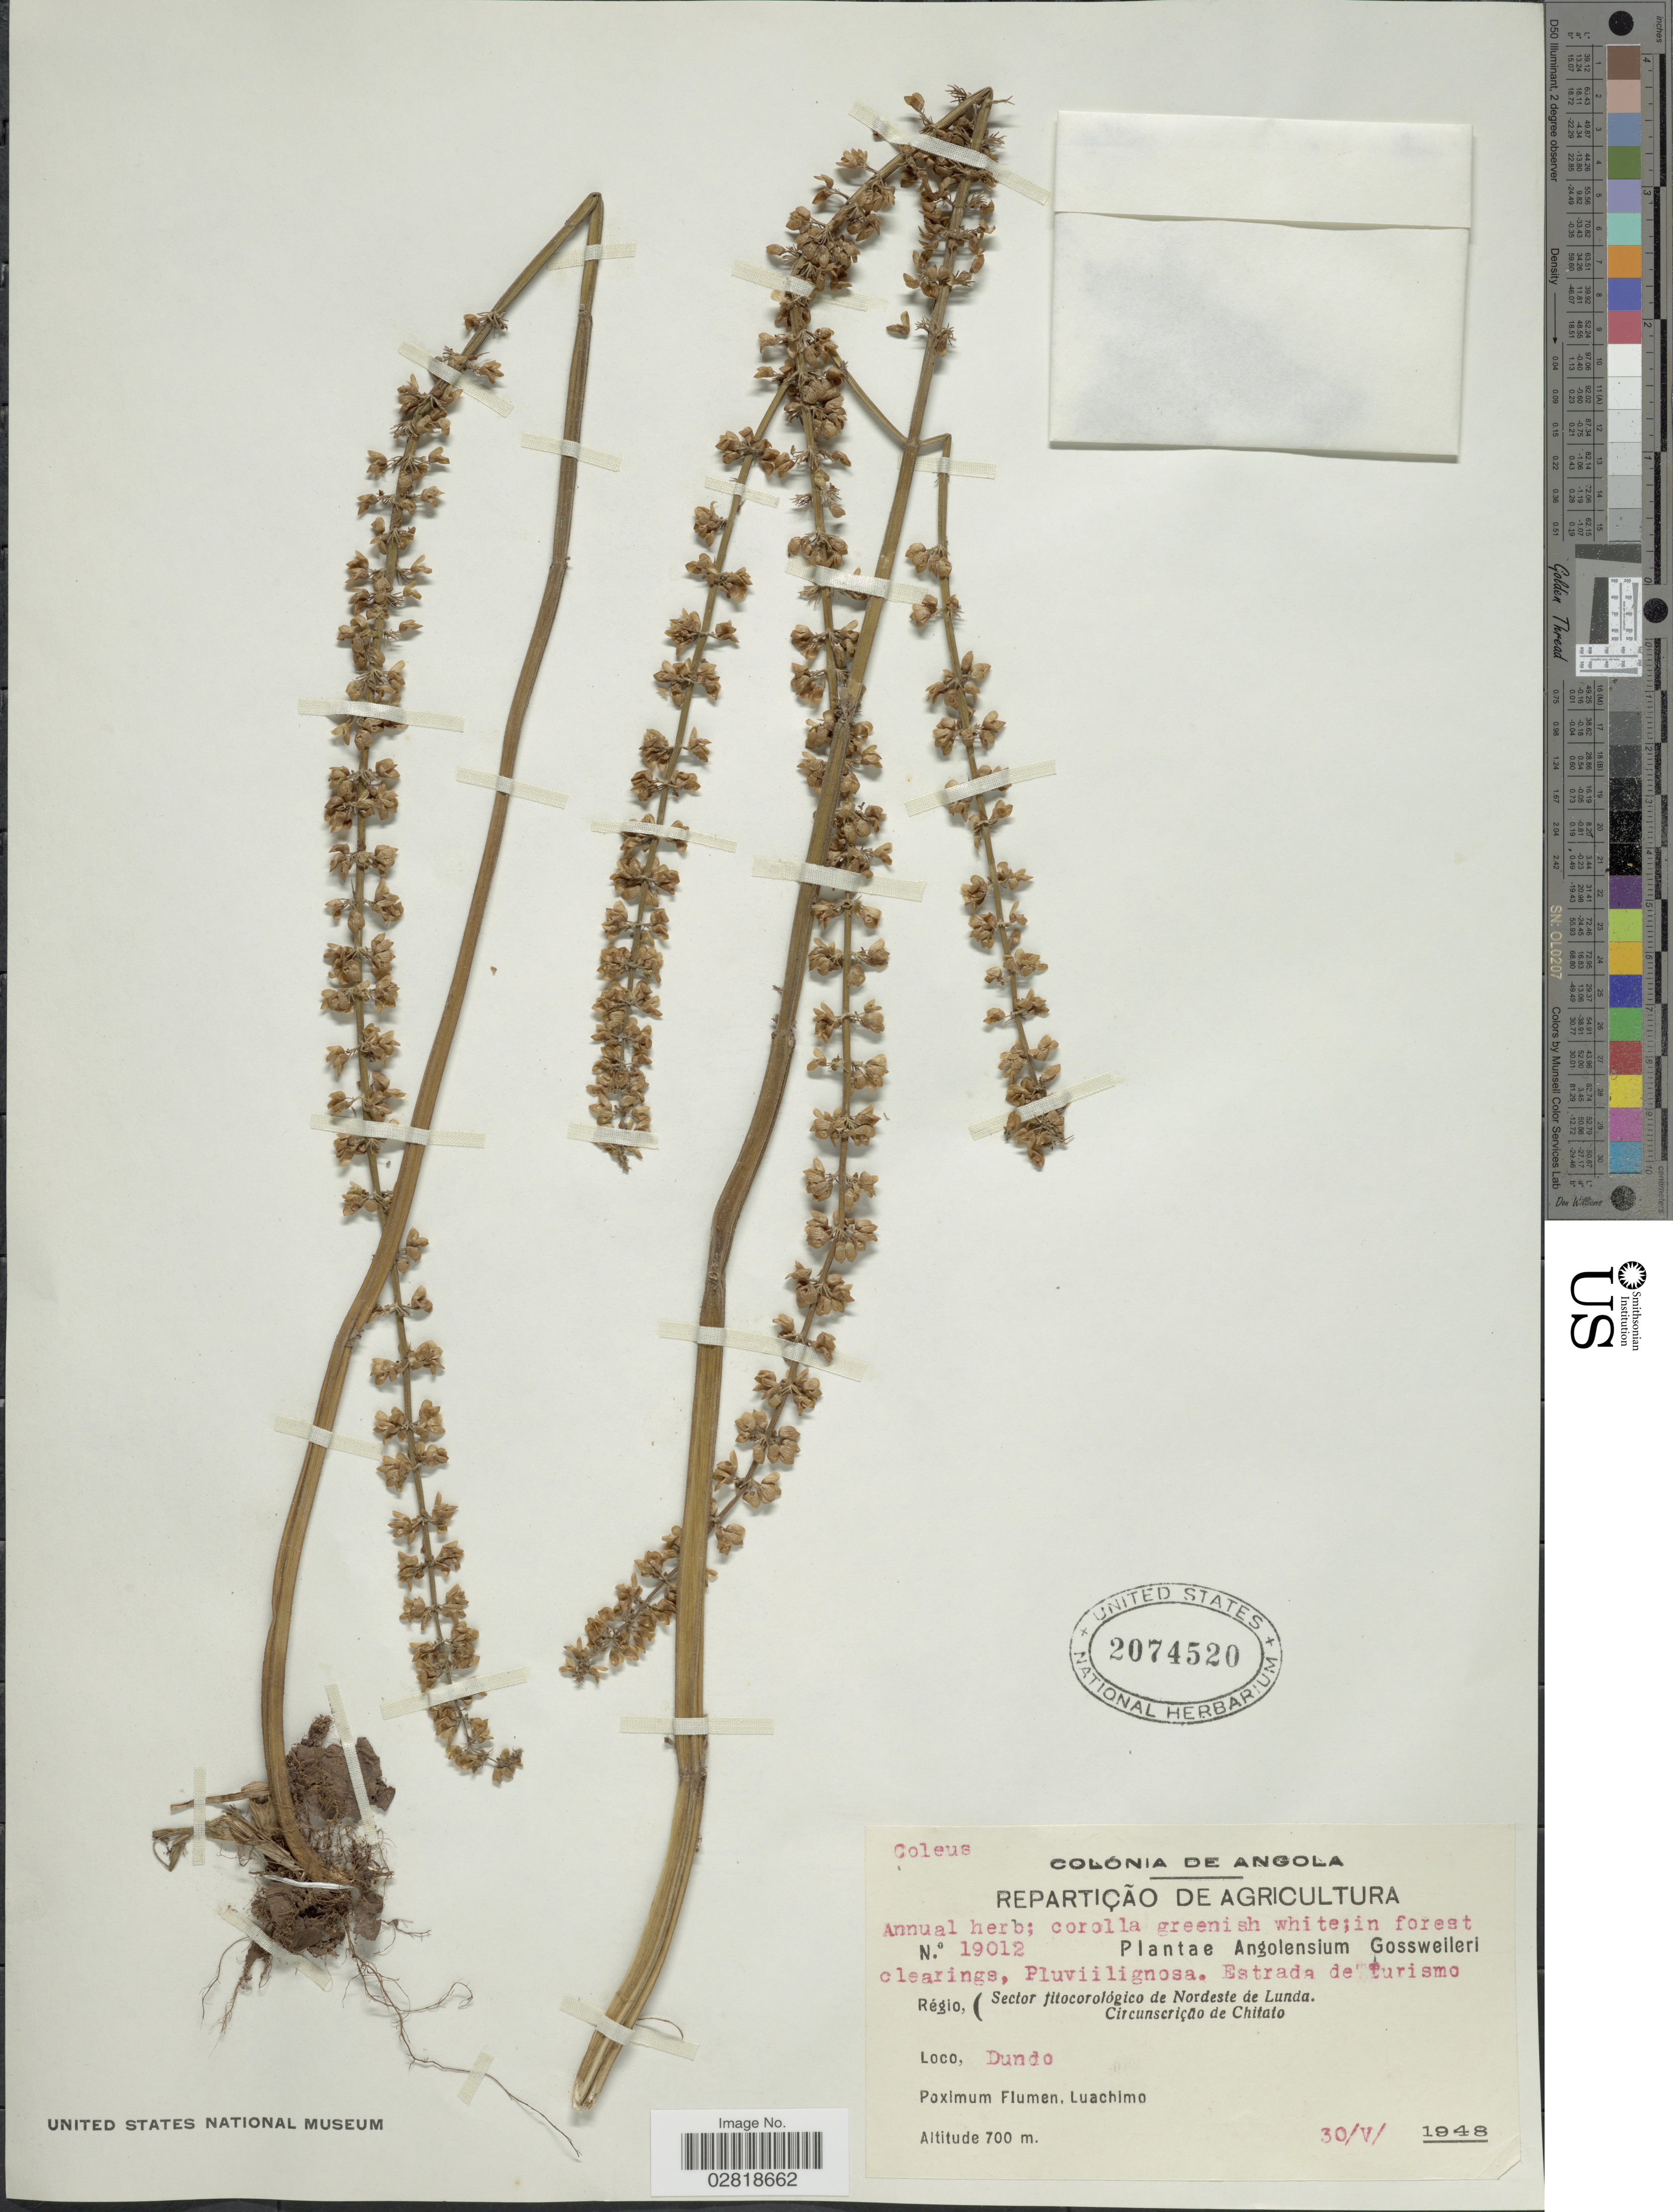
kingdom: Plantae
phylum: Tracheophyta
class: Magnoliopsida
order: Lamiales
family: Lamiaceae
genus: Plectranthus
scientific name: Plectranthus sp.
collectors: -. Gossweiler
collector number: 19012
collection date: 1948-05-30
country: Angola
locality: Régio, (Sector fitocorológico de Nordeste de Lunda. Circunscrição de Chitato. Dundo.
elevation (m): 700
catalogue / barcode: US 2074520